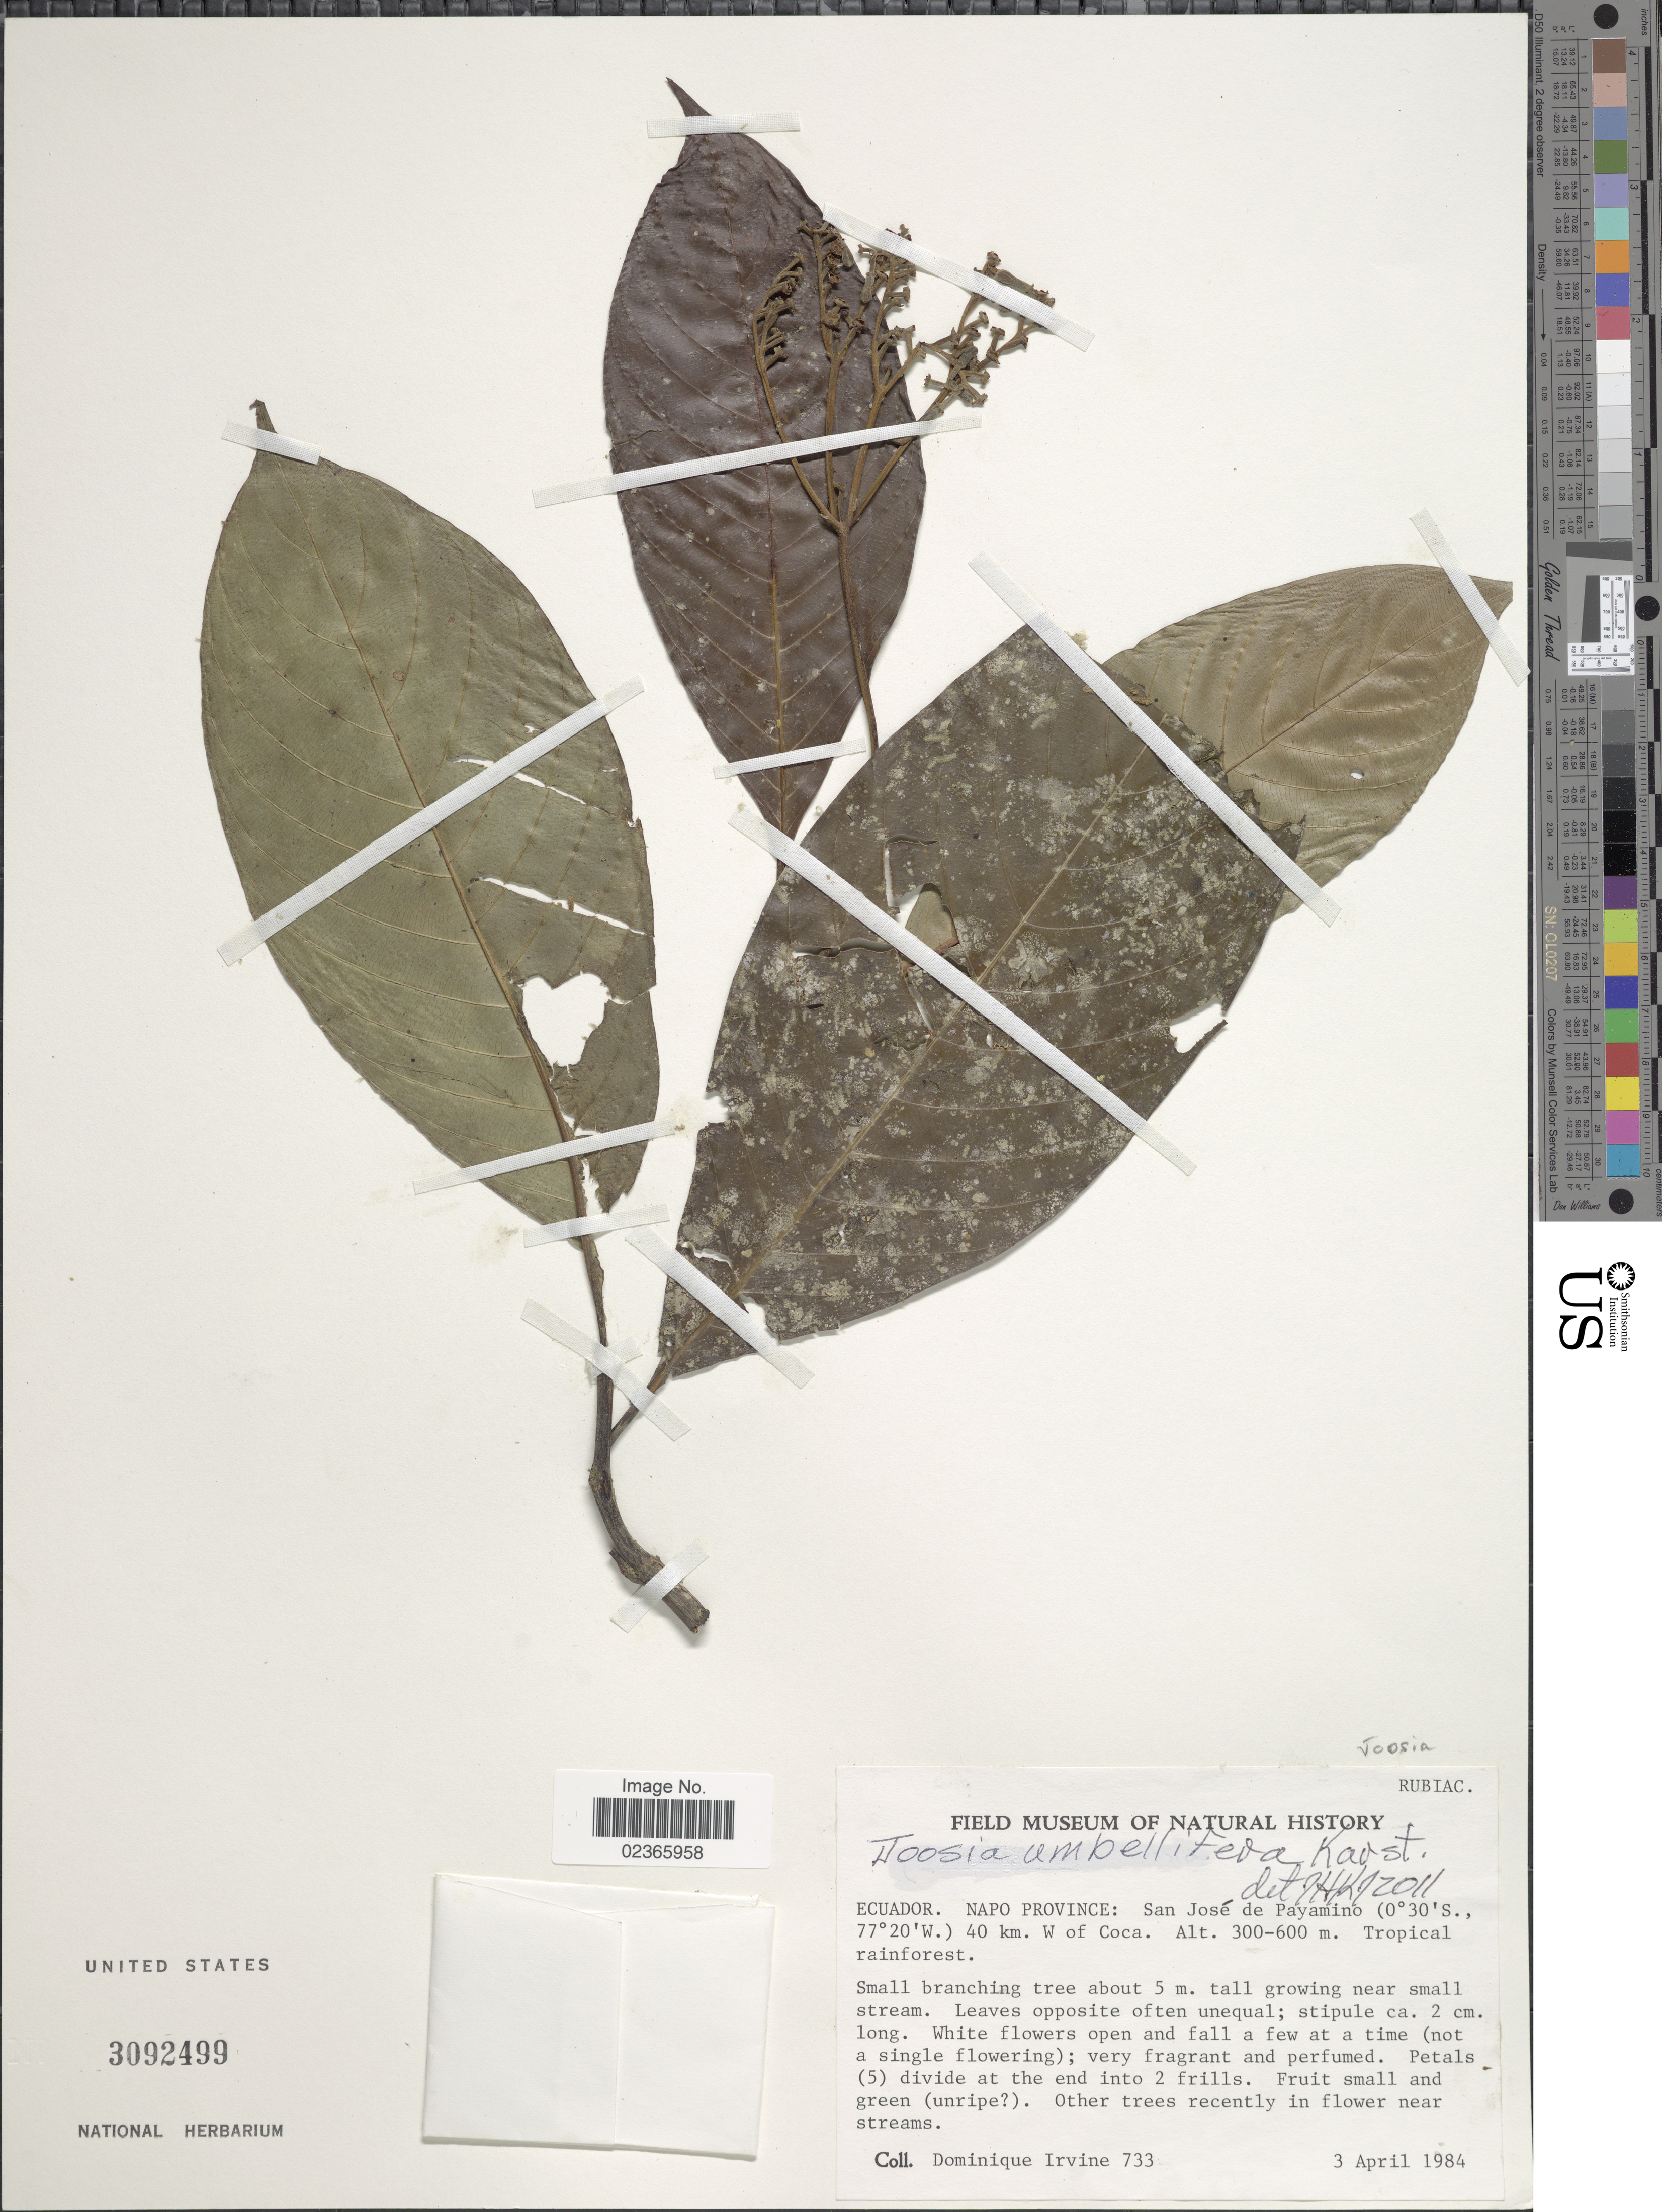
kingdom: Plantae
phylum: Tracheophyta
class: Magnoliopsida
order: Gentianales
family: Rubiaceae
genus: Joosia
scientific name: Joosia umbellifera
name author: H. Karst.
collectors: D. Irvine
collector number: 733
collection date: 1984-04-03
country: Ecuador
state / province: Napo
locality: Ecuador. Napo Province: San Jose de Payamino 40 km W. of Coca.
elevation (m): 300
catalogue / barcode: US 3092499